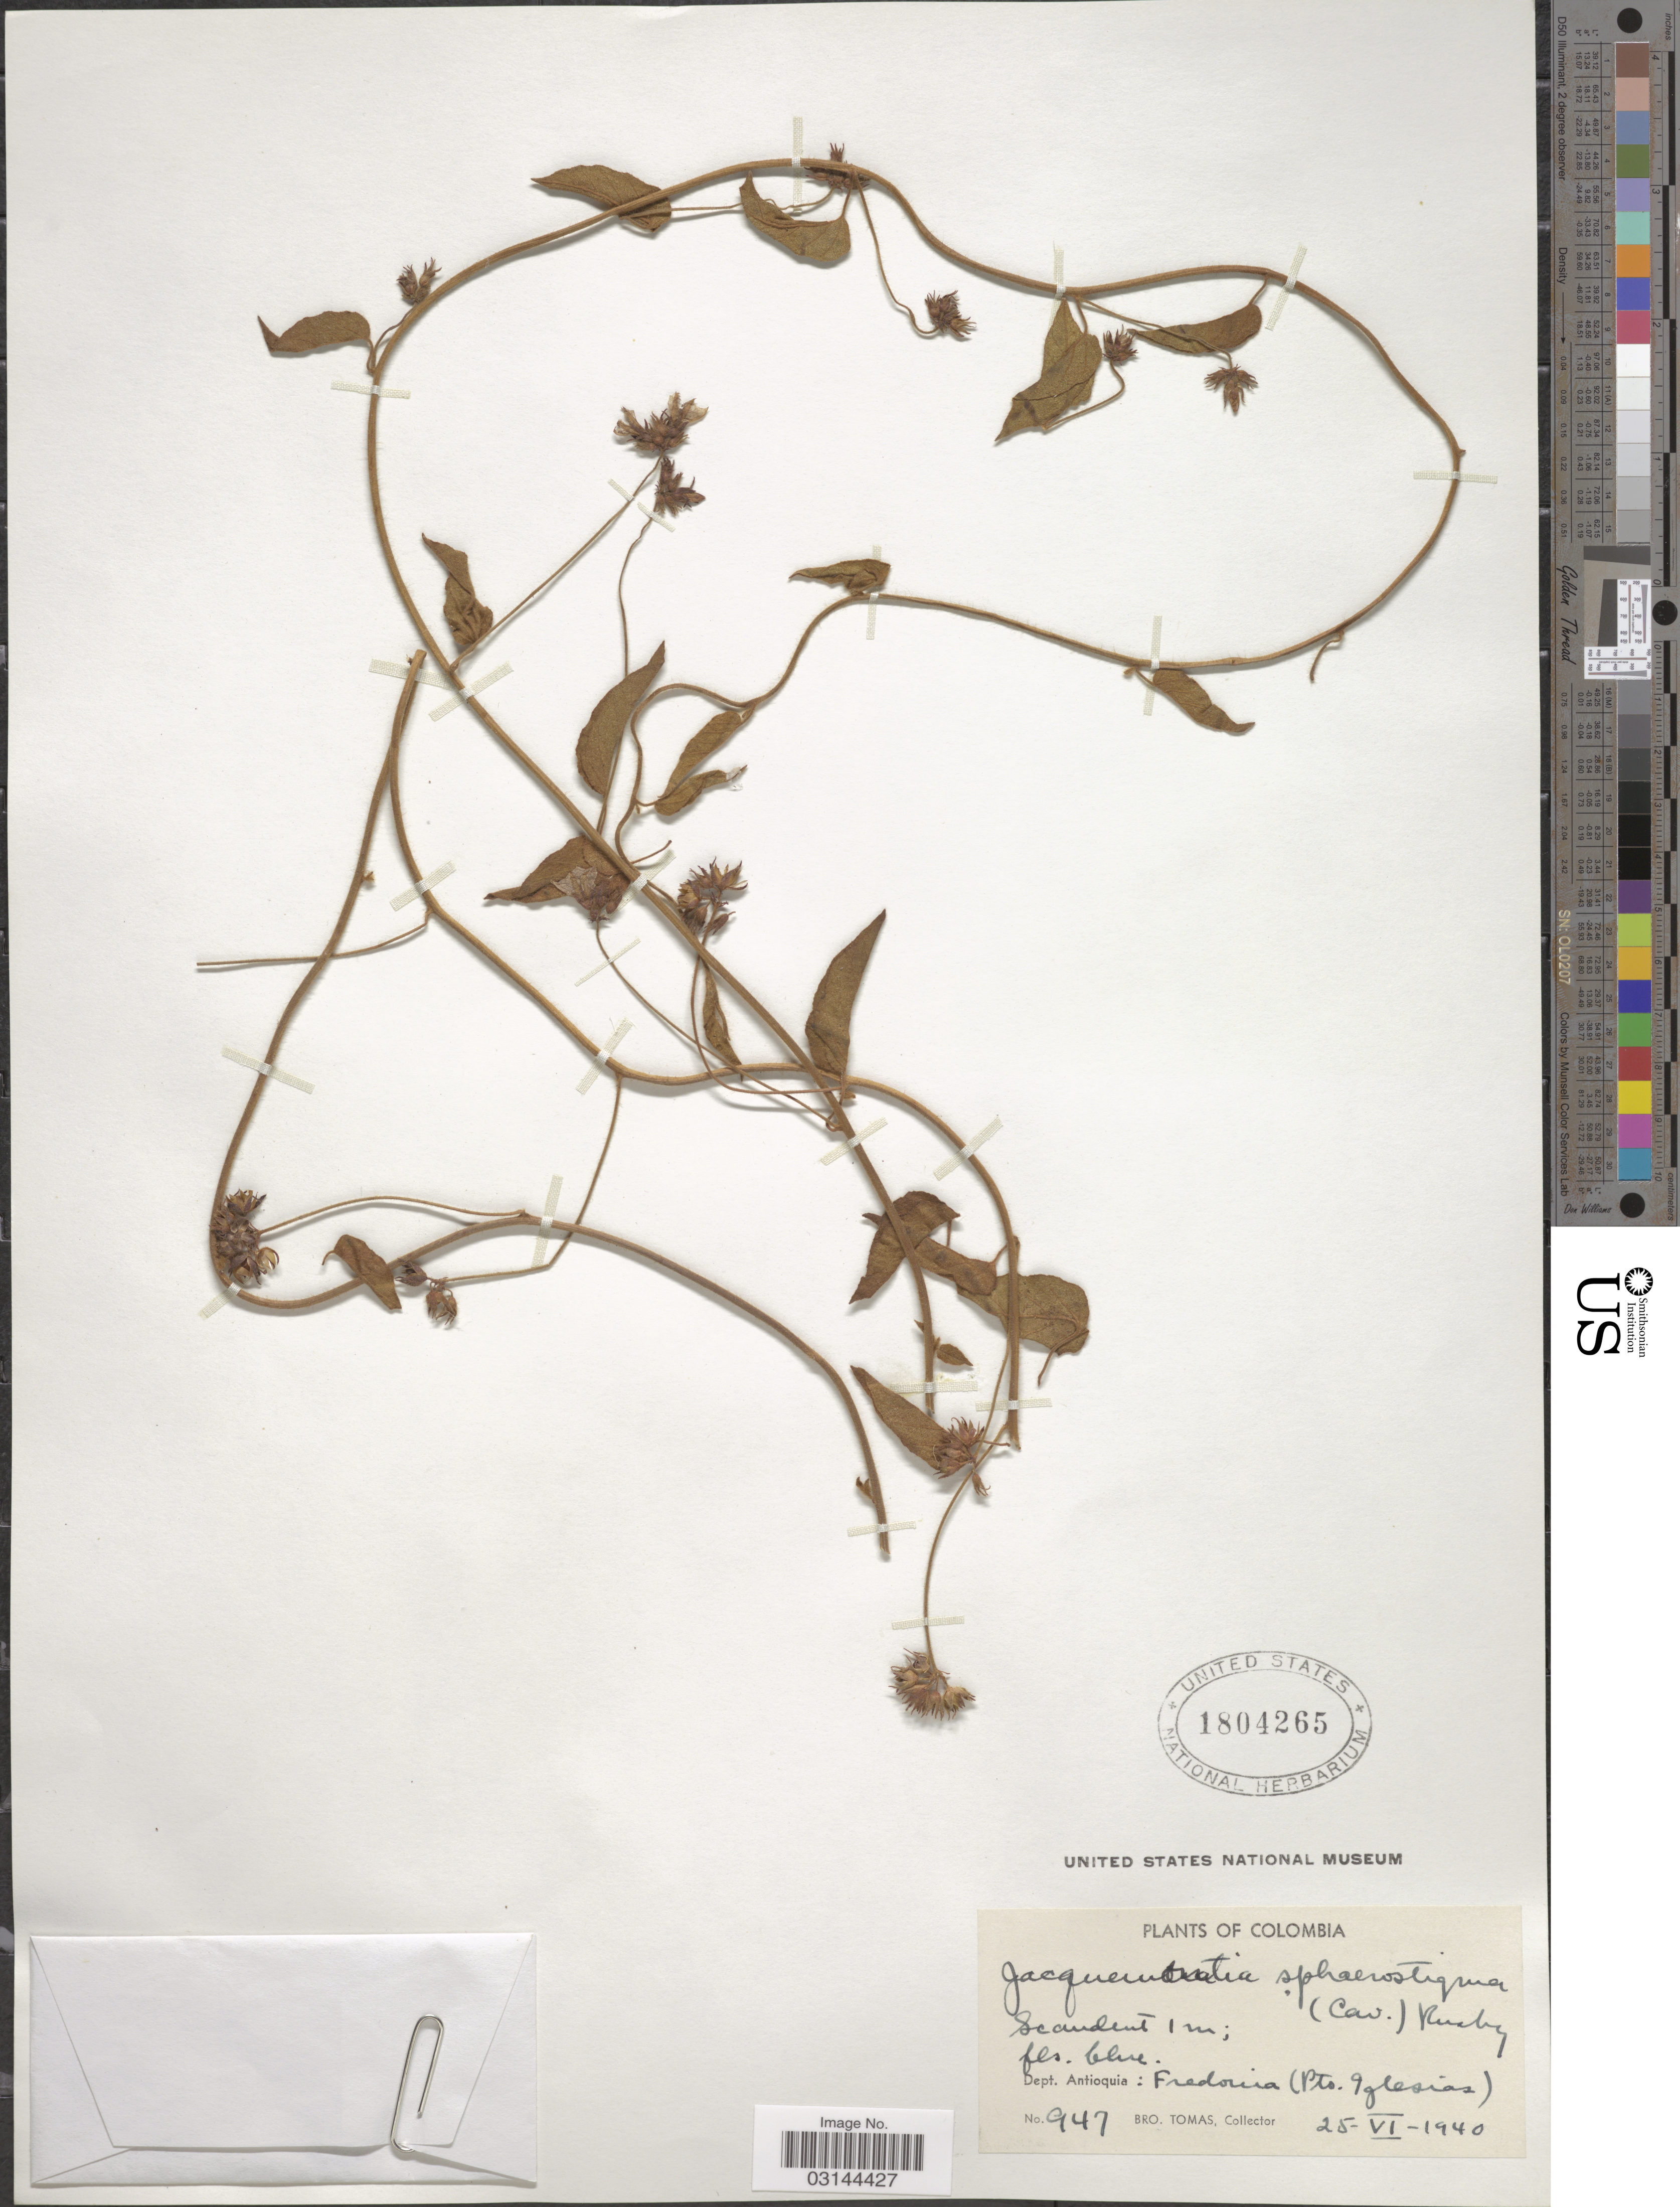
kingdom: Plantae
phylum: Tracheophyta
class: Magnoliopsida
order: Solanales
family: Convolvulaceae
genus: Jacquemontia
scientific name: Jacquemontia sphaerostigma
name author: (Cav.) Rusby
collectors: B. Tomas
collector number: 947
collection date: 1940-06-25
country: Colombia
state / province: Antioquia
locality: Dept. Antioquia: Fredonia (Pto. Iglesias).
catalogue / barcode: US 1804265